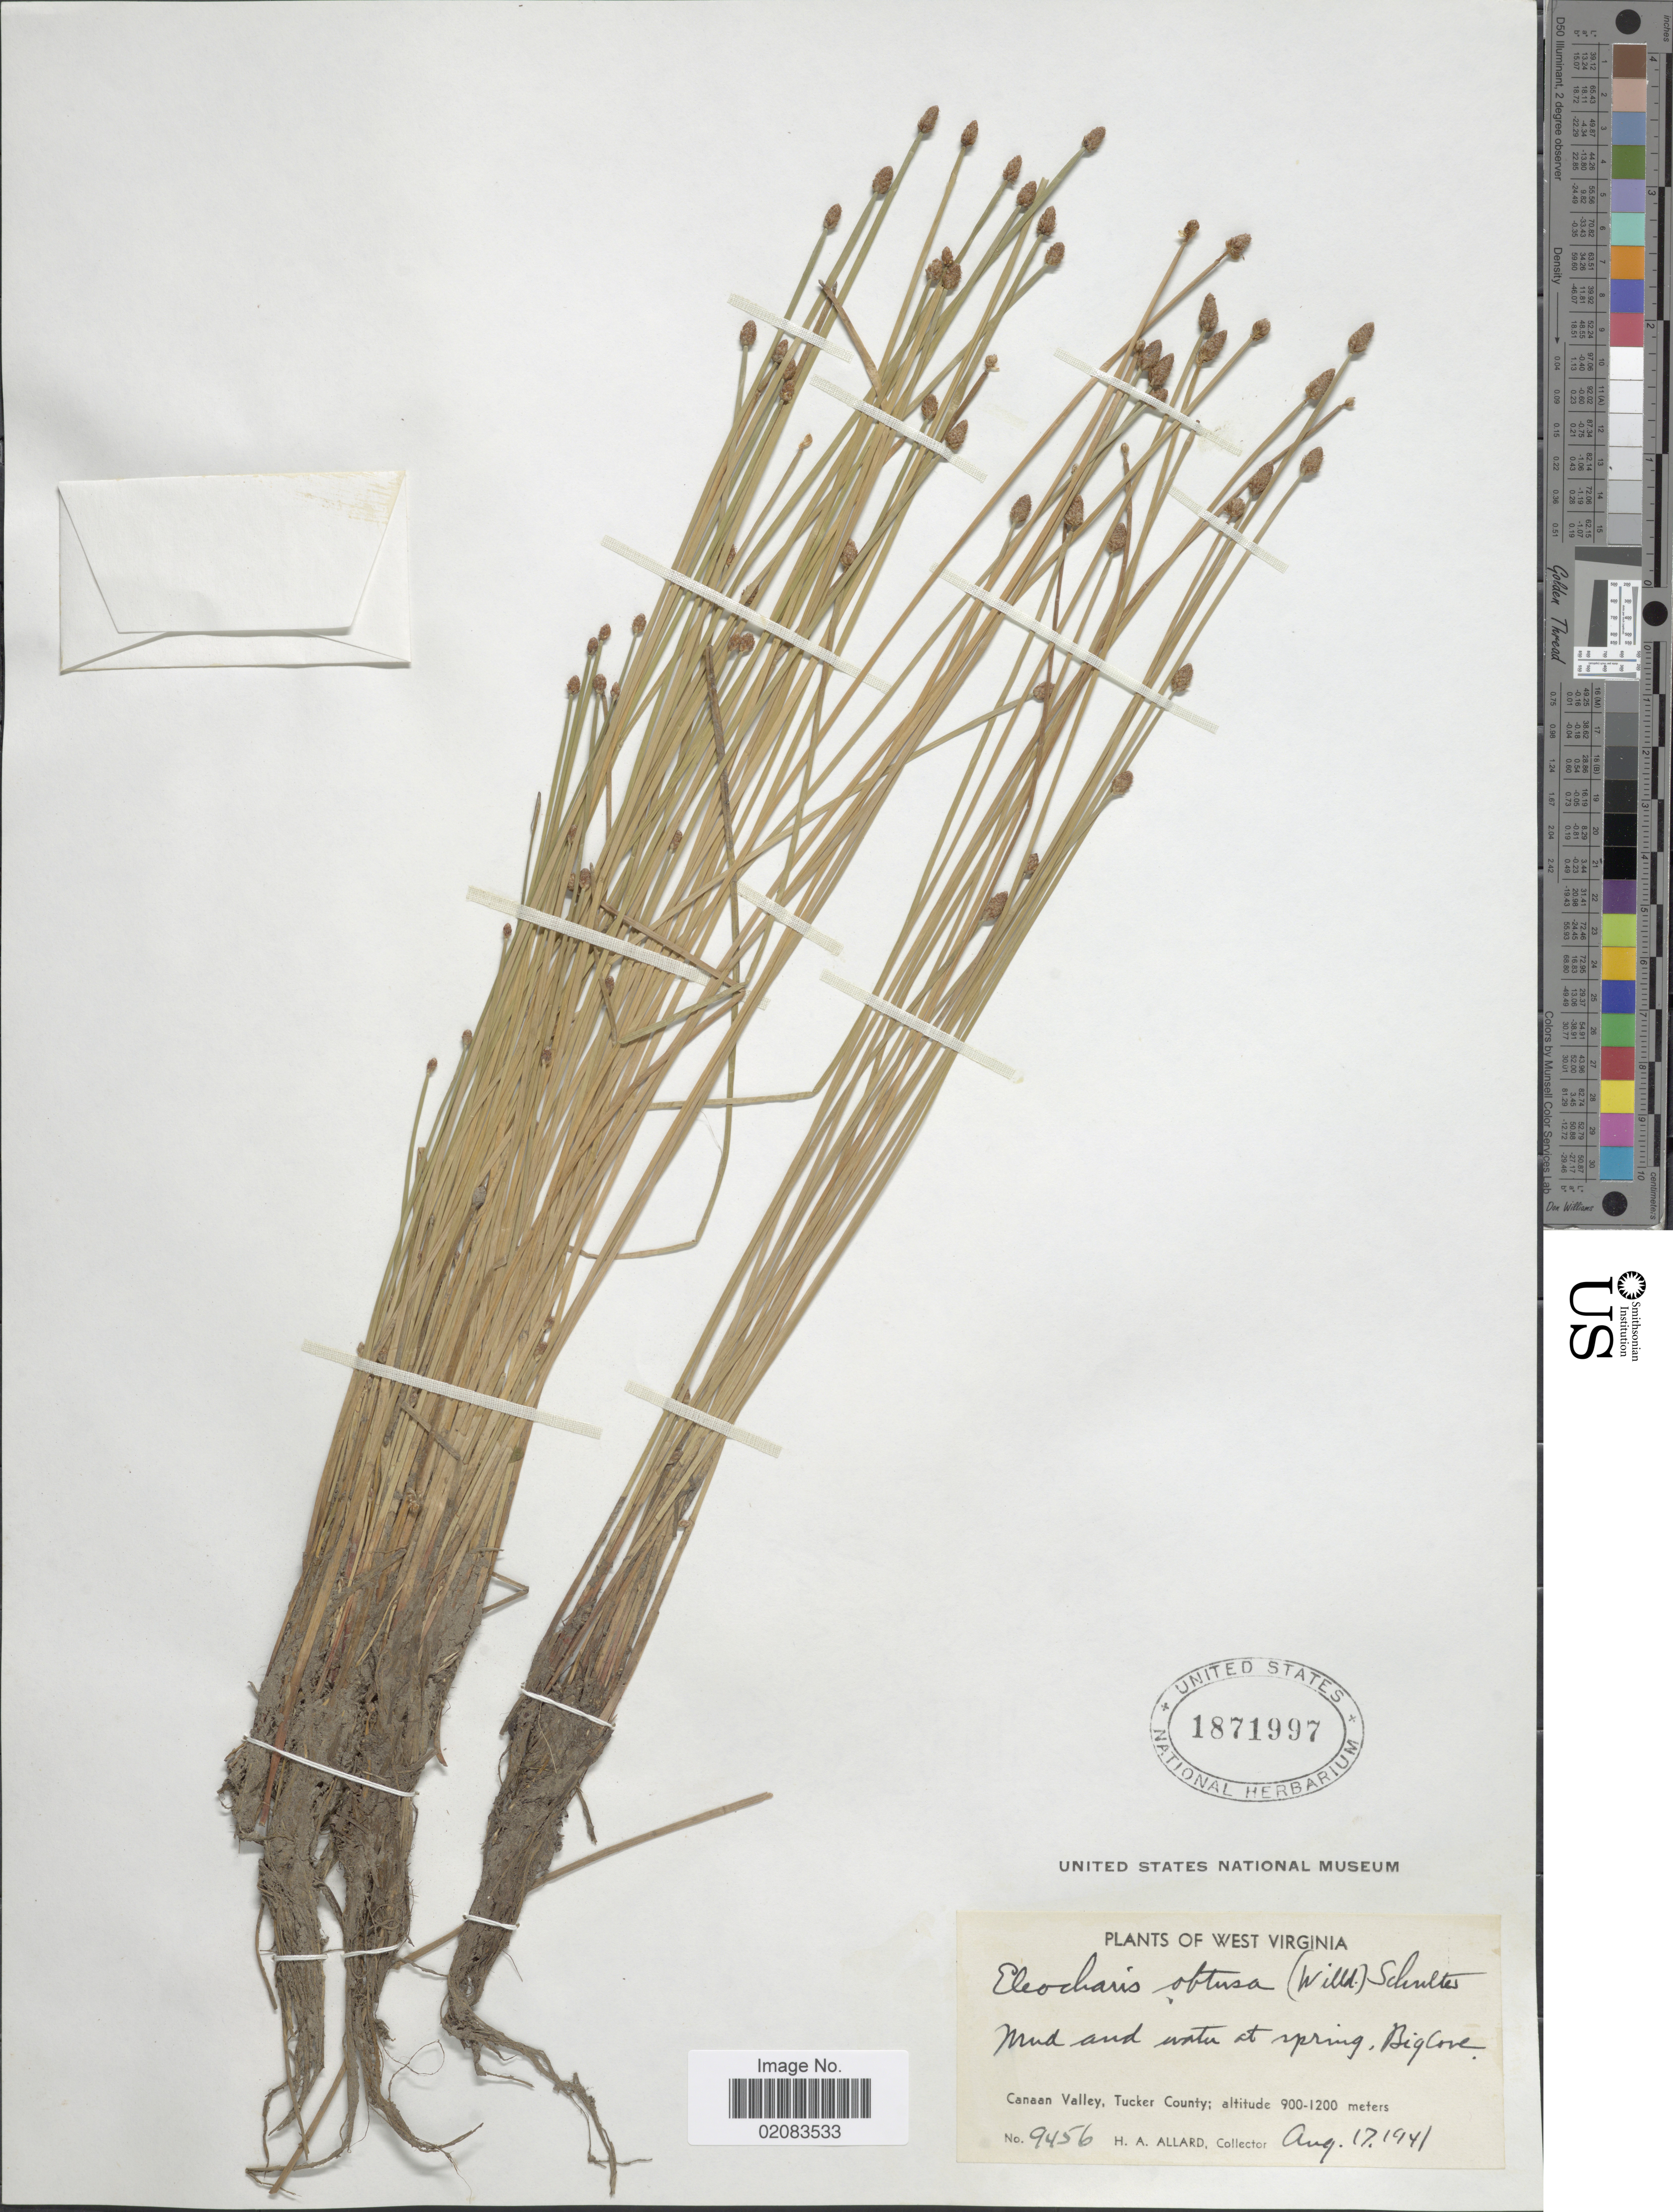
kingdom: Plantae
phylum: Tracheophyta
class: Liliopsida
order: Poales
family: Cyperaceae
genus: Eleocharis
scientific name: Eleocharis obtusa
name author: (Willd.) Schult.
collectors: H. A. Allard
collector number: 9456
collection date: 1941-08-17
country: United States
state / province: West Virginia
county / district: Tucker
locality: Mud and water at spring, Big Cove, Canaan Valley, Tucker County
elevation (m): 900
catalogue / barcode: US 1871997